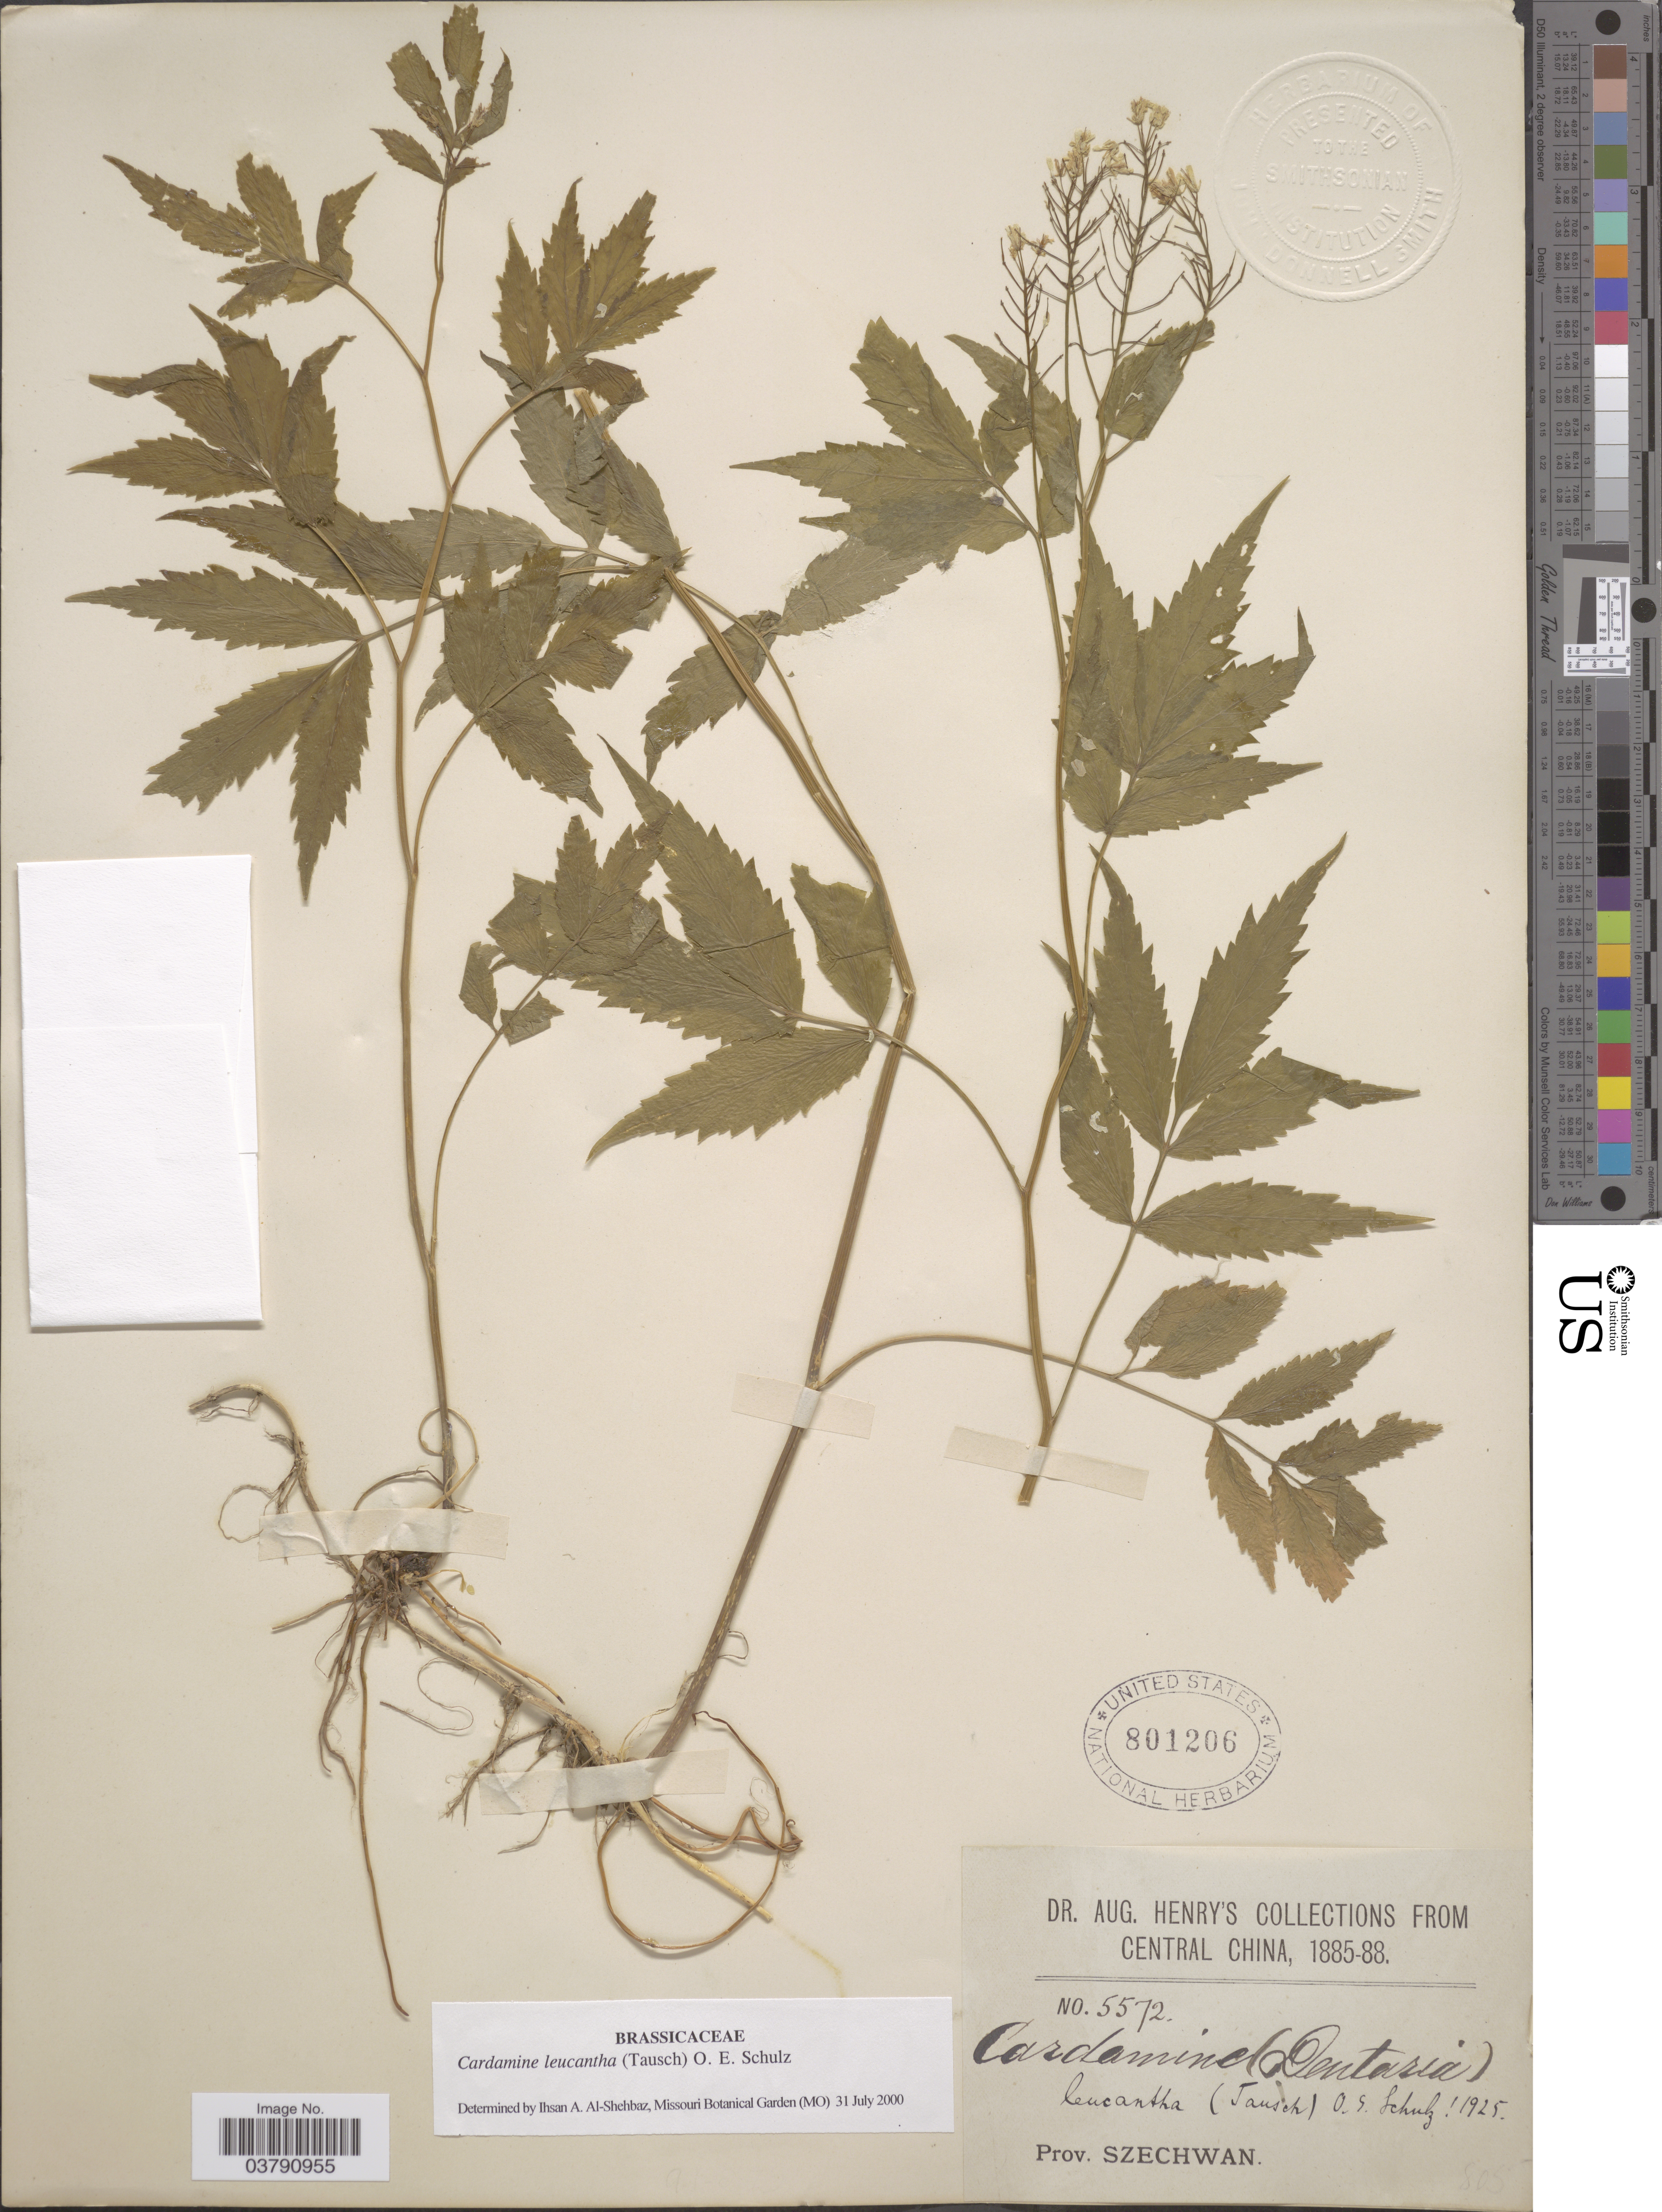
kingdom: Plantae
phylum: Tracheophyta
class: Magnoliopsida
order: Brassicales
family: Brassicaceae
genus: Cardamine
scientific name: Cardamine leucantha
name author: (Tausch) O.E. Schulz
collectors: A. Henry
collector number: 5572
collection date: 1885/1888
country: China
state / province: Sichuan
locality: Central China. Prov. Szechwan.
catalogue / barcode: US 801206